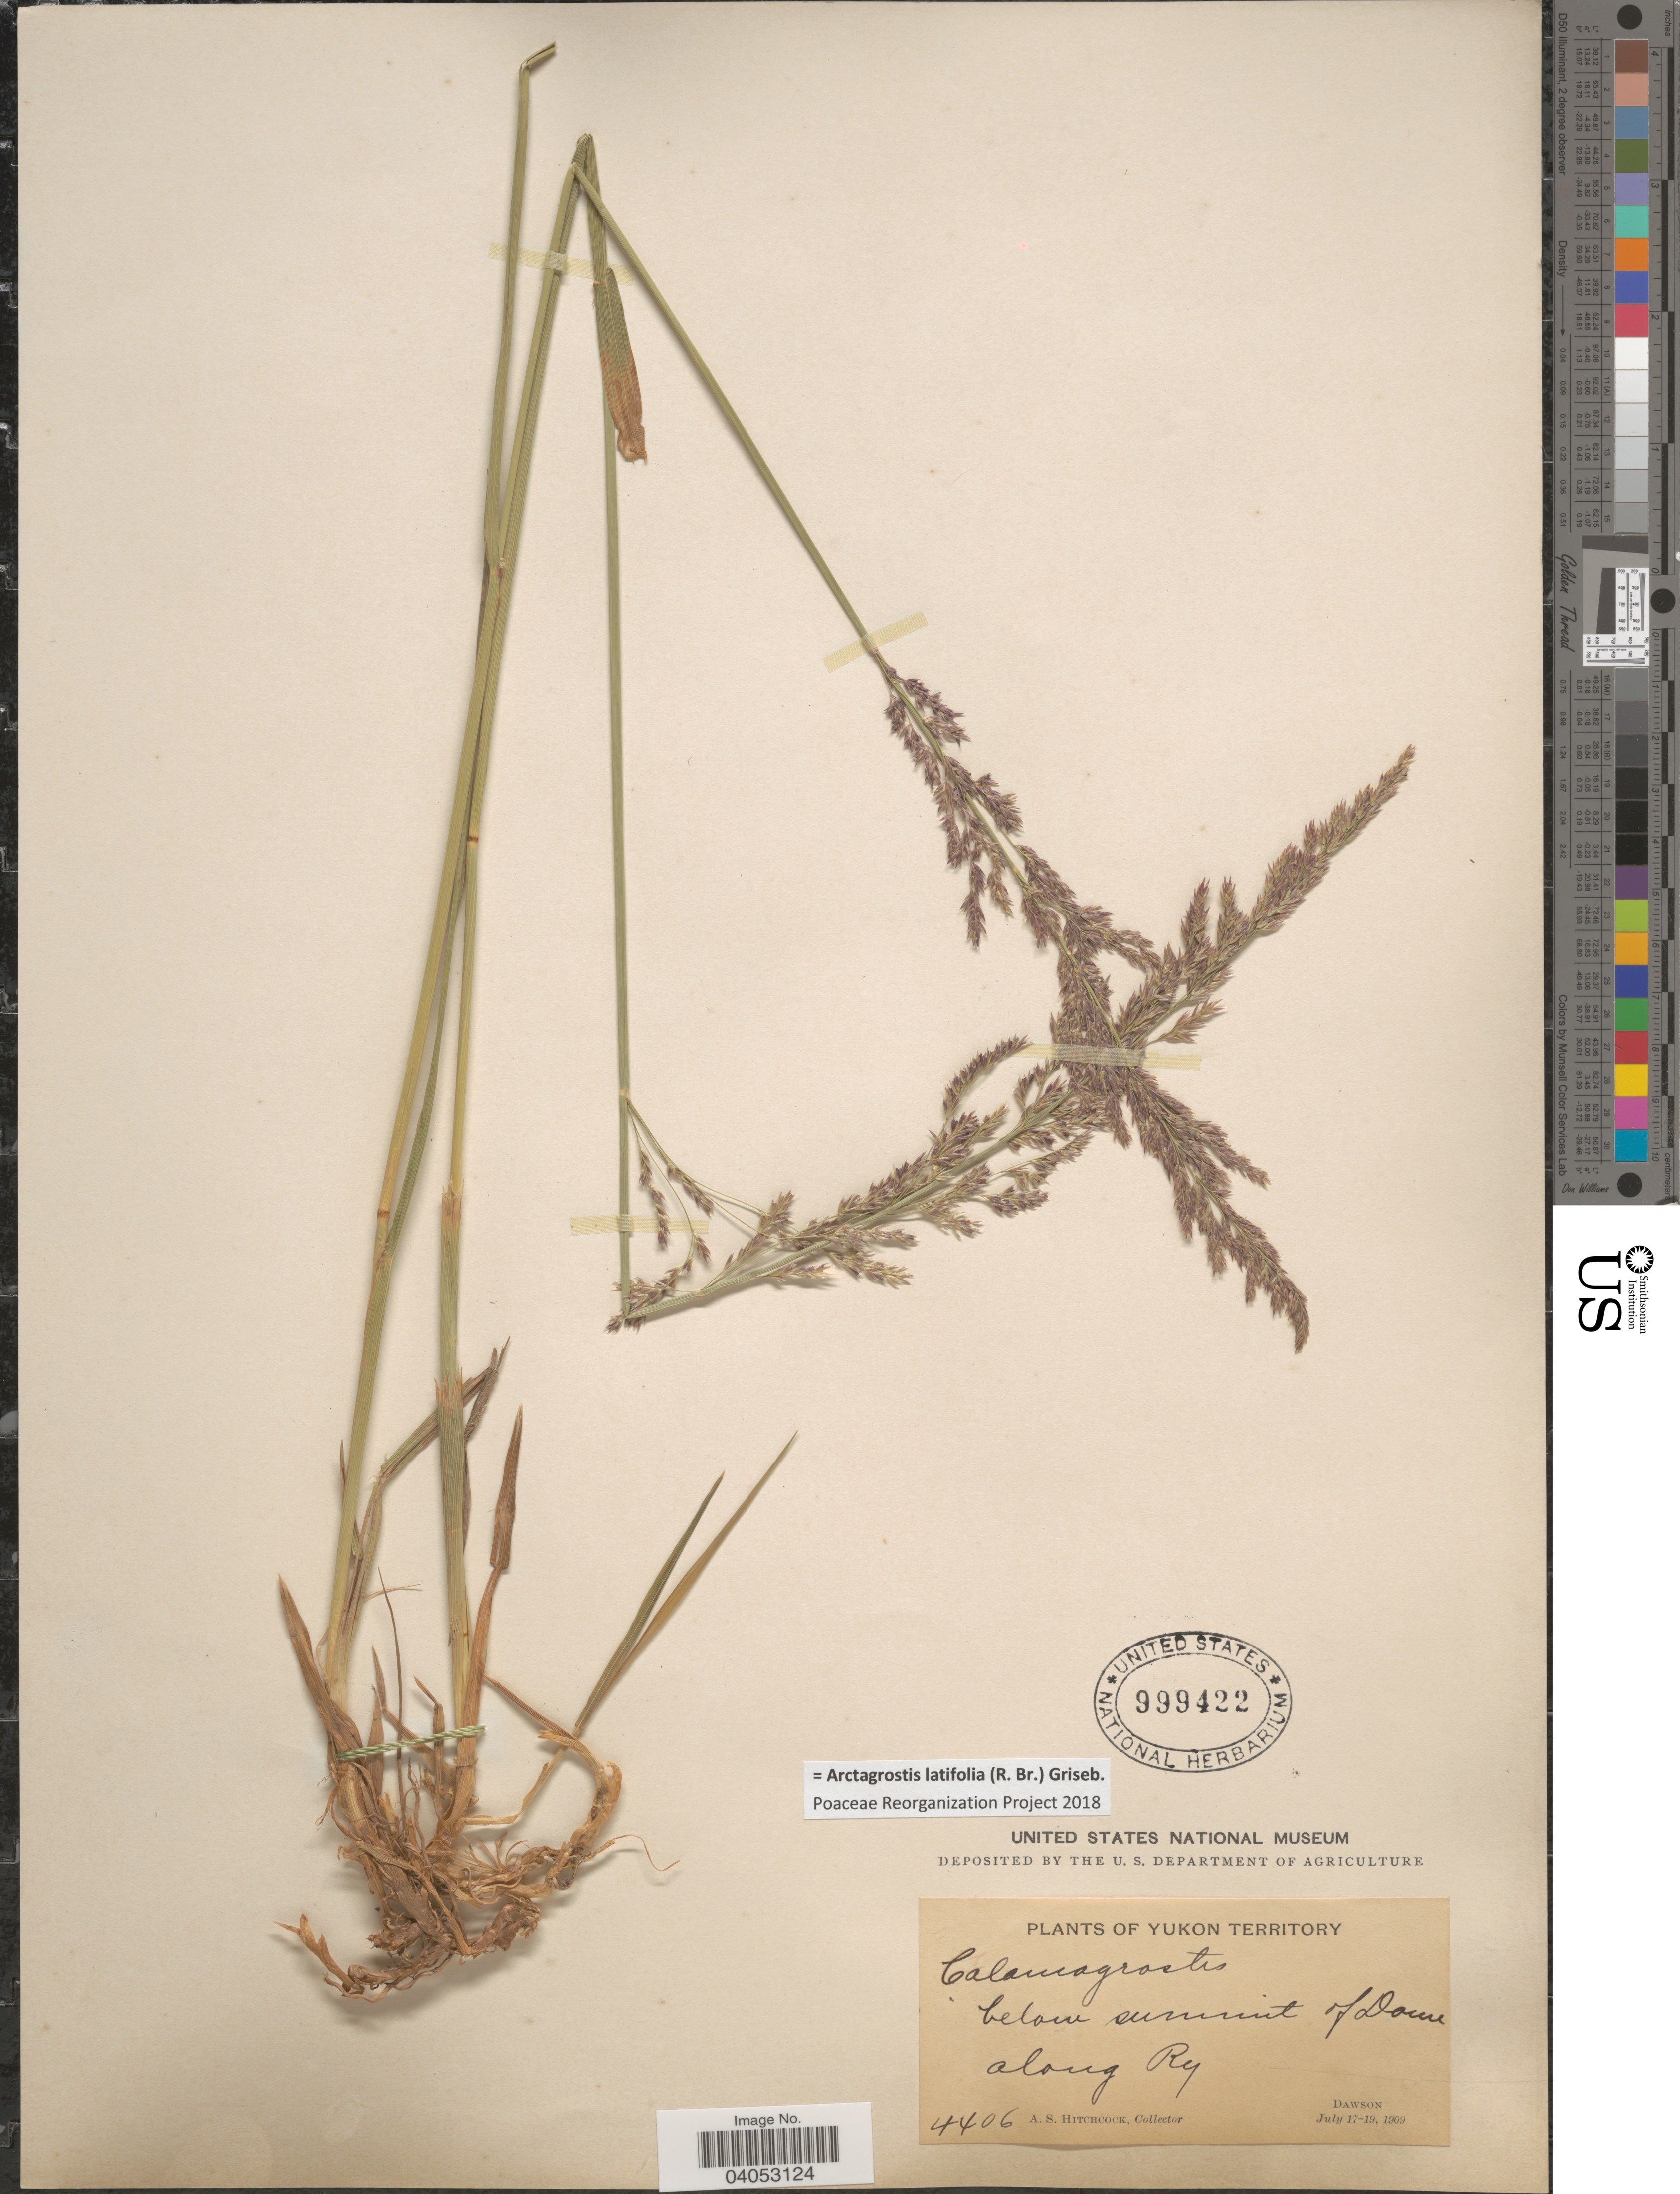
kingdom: Plantae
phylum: Tracheophyta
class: Liliopsida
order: Poales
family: Poaceae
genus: Arctagrostis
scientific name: Arctagrostis latifolia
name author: (R. Br.) Griseb.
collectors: A. S. Hitchcock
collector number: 4406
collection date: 1909-07-17/1909-07-19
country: Canada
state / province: Yukon Territory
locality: Below summit of Dome along Ry. Dawson.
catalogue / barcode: US 999422